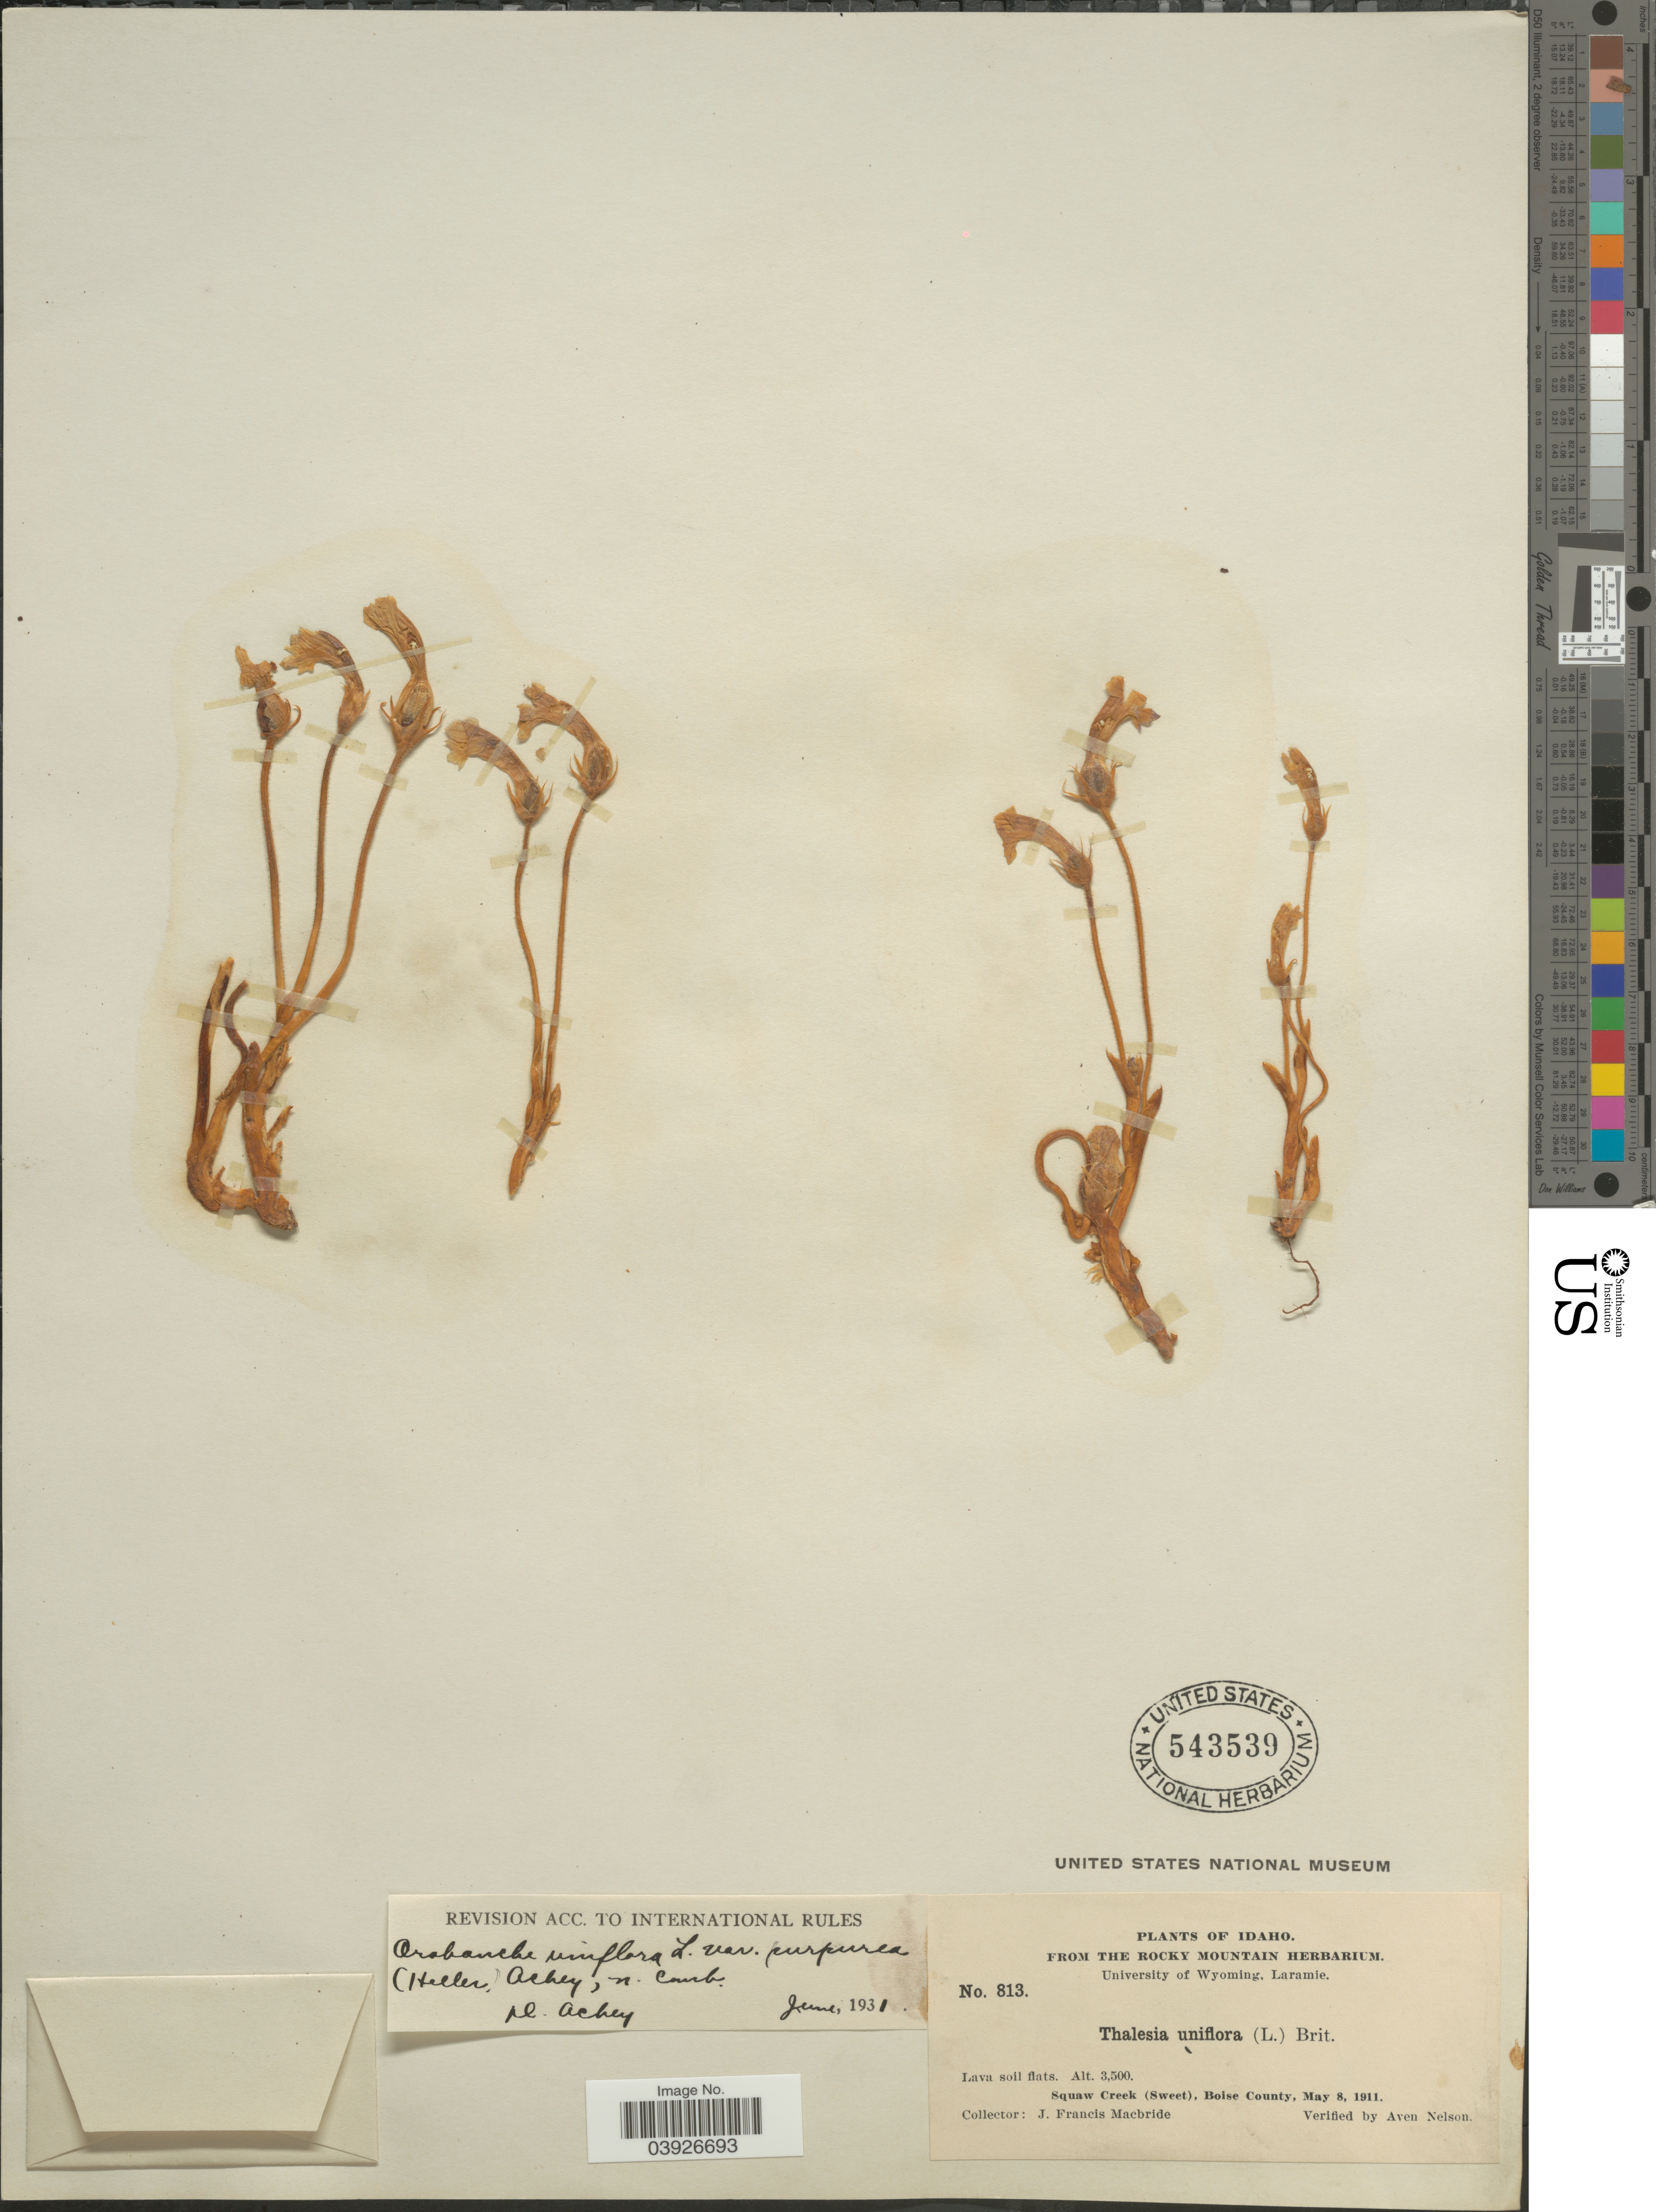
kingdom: Plantae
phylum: Tracheophyta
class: Magnoliopsida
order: Lamiales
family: Orobanchaceae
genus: Aphyllon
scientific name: Aphyllon purpureum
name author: (A. Heller) Holub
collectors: J. F. Macbride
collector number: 813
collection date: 1911-05-08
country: United States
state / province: Idaho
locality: Squaw Creek (Sweet), Boise County.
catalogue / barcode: US 543539